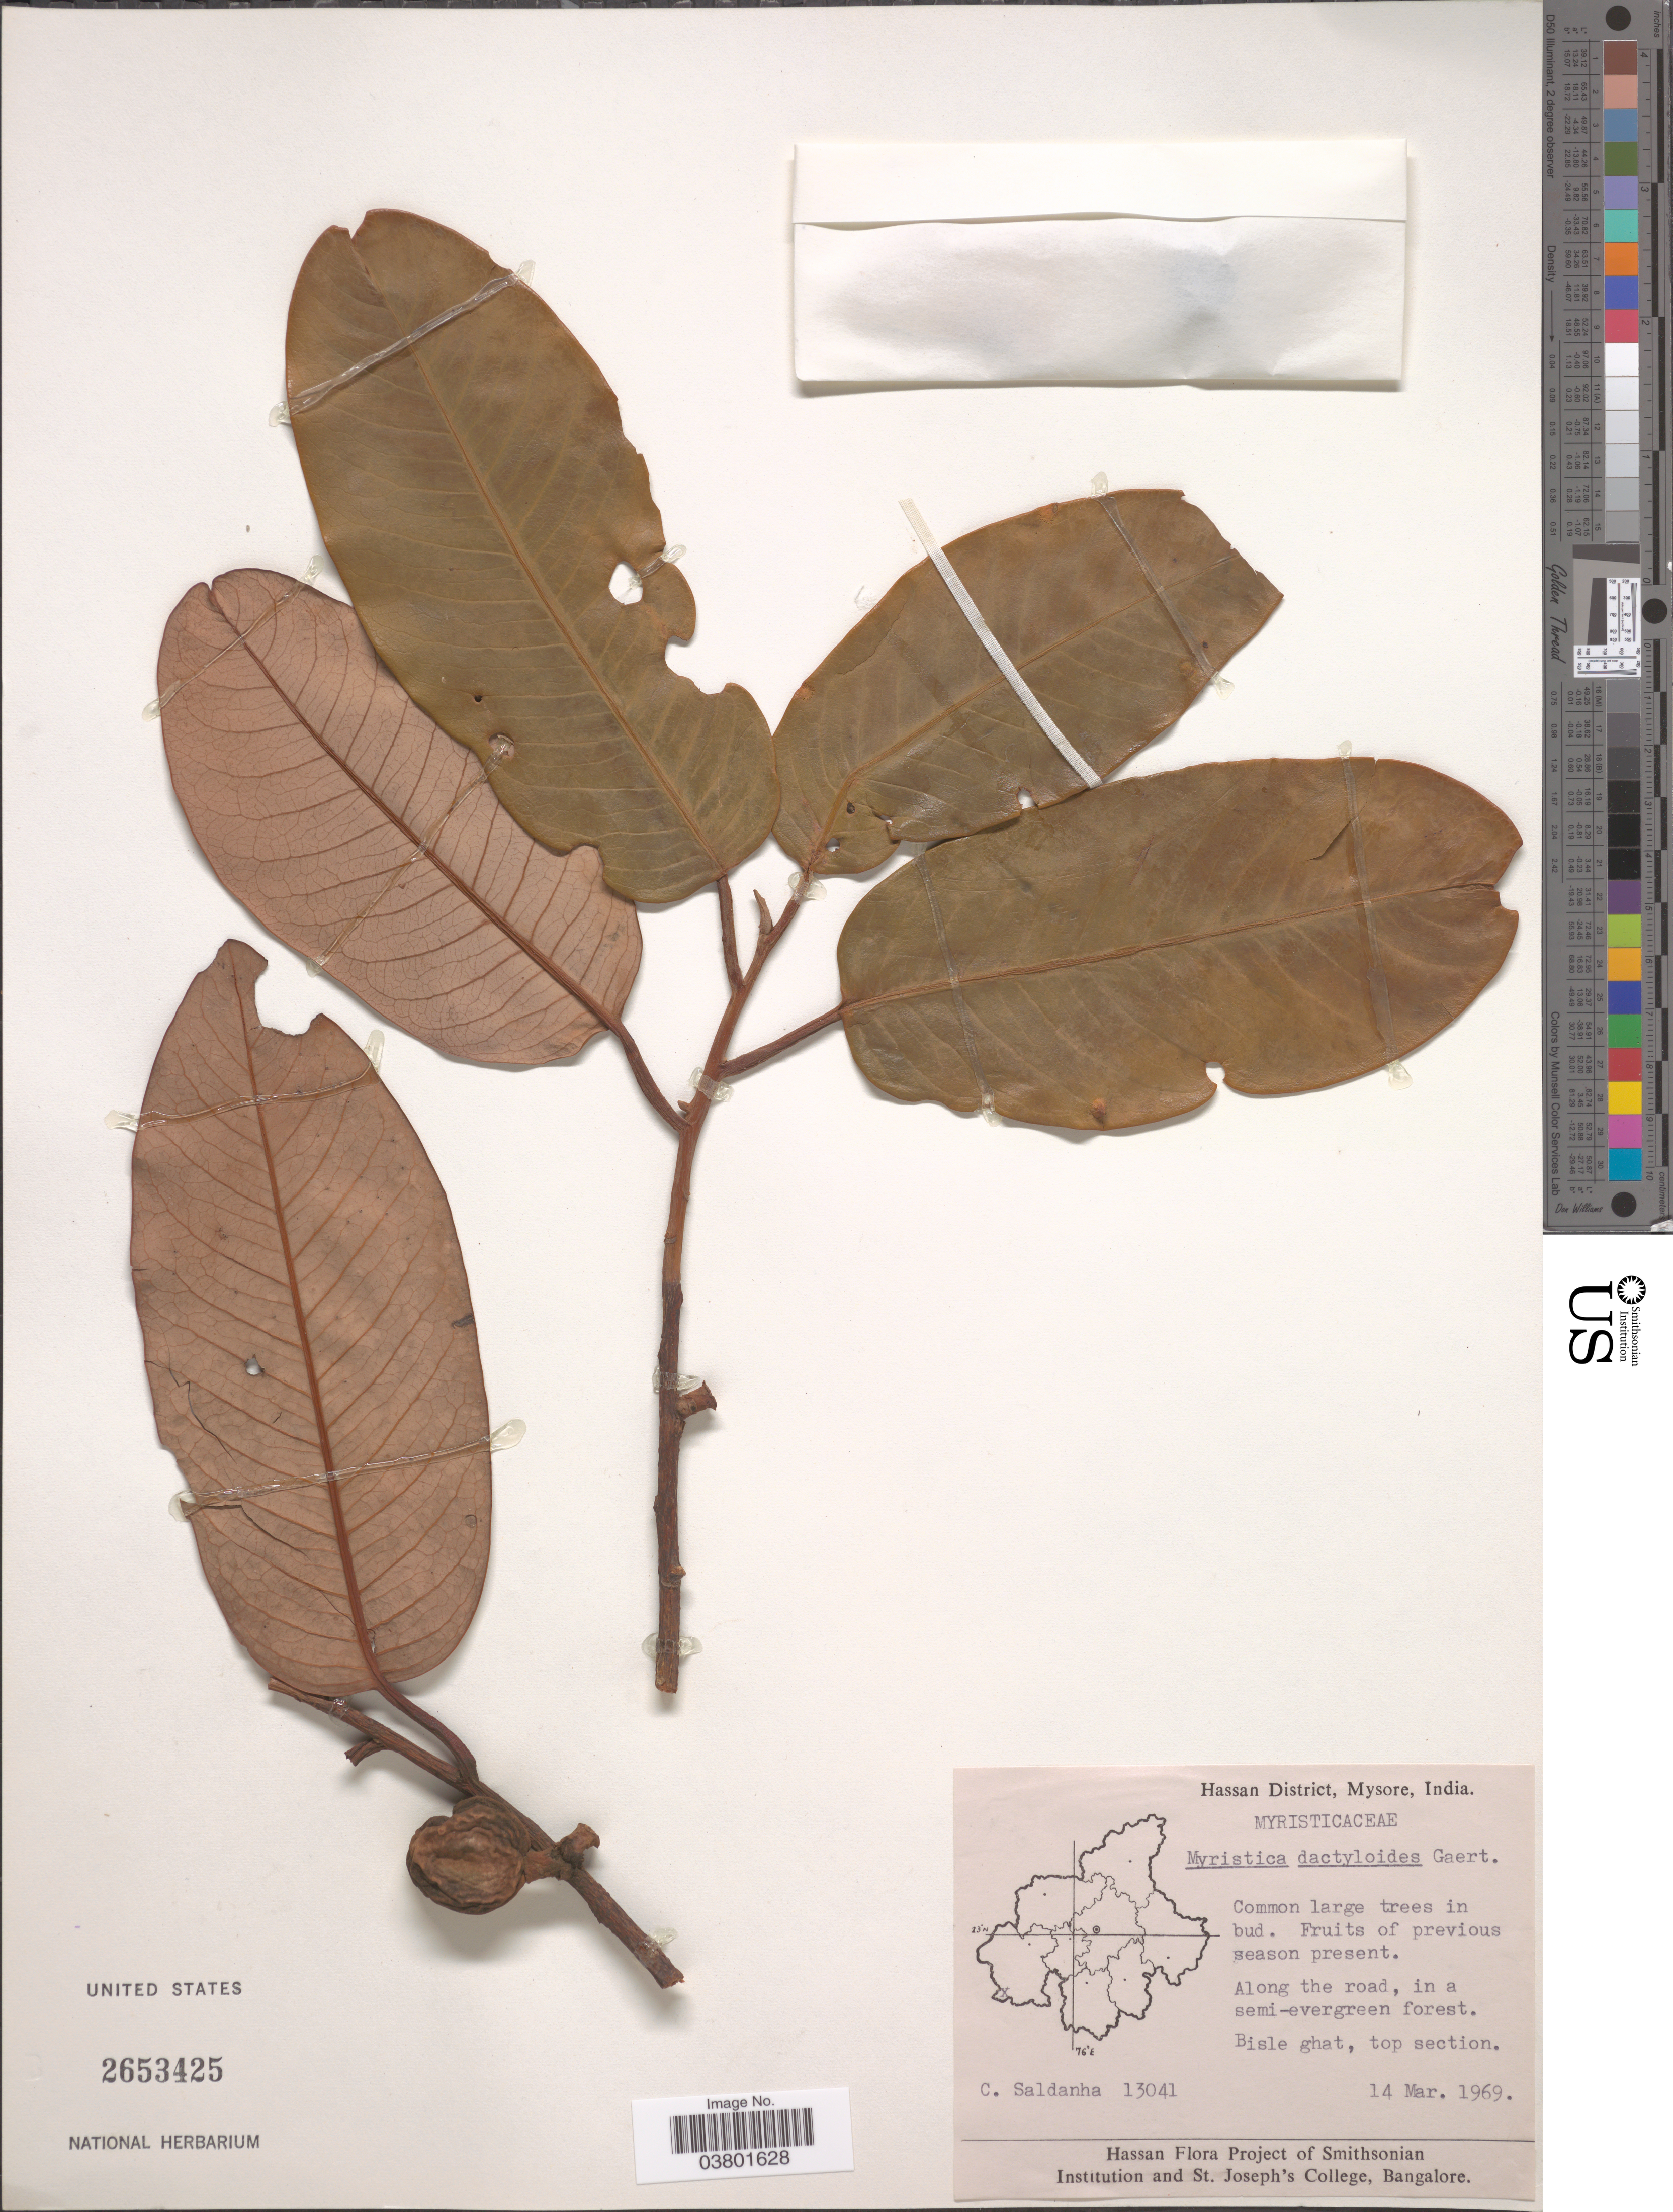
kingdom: Plantae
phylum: Tracheophyta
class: Magnoliopsida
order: Magnoliales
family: Myristicaceae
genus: Myristica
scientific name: Myristica dactyloides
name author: Wall.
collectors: C. Saldanha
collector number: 13041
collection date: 1969-03-14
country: India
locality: Hassan District, Mysore. Along the road, in a semi-evergreen forest. Bisle ghat, top section.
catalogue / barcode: US 2653425